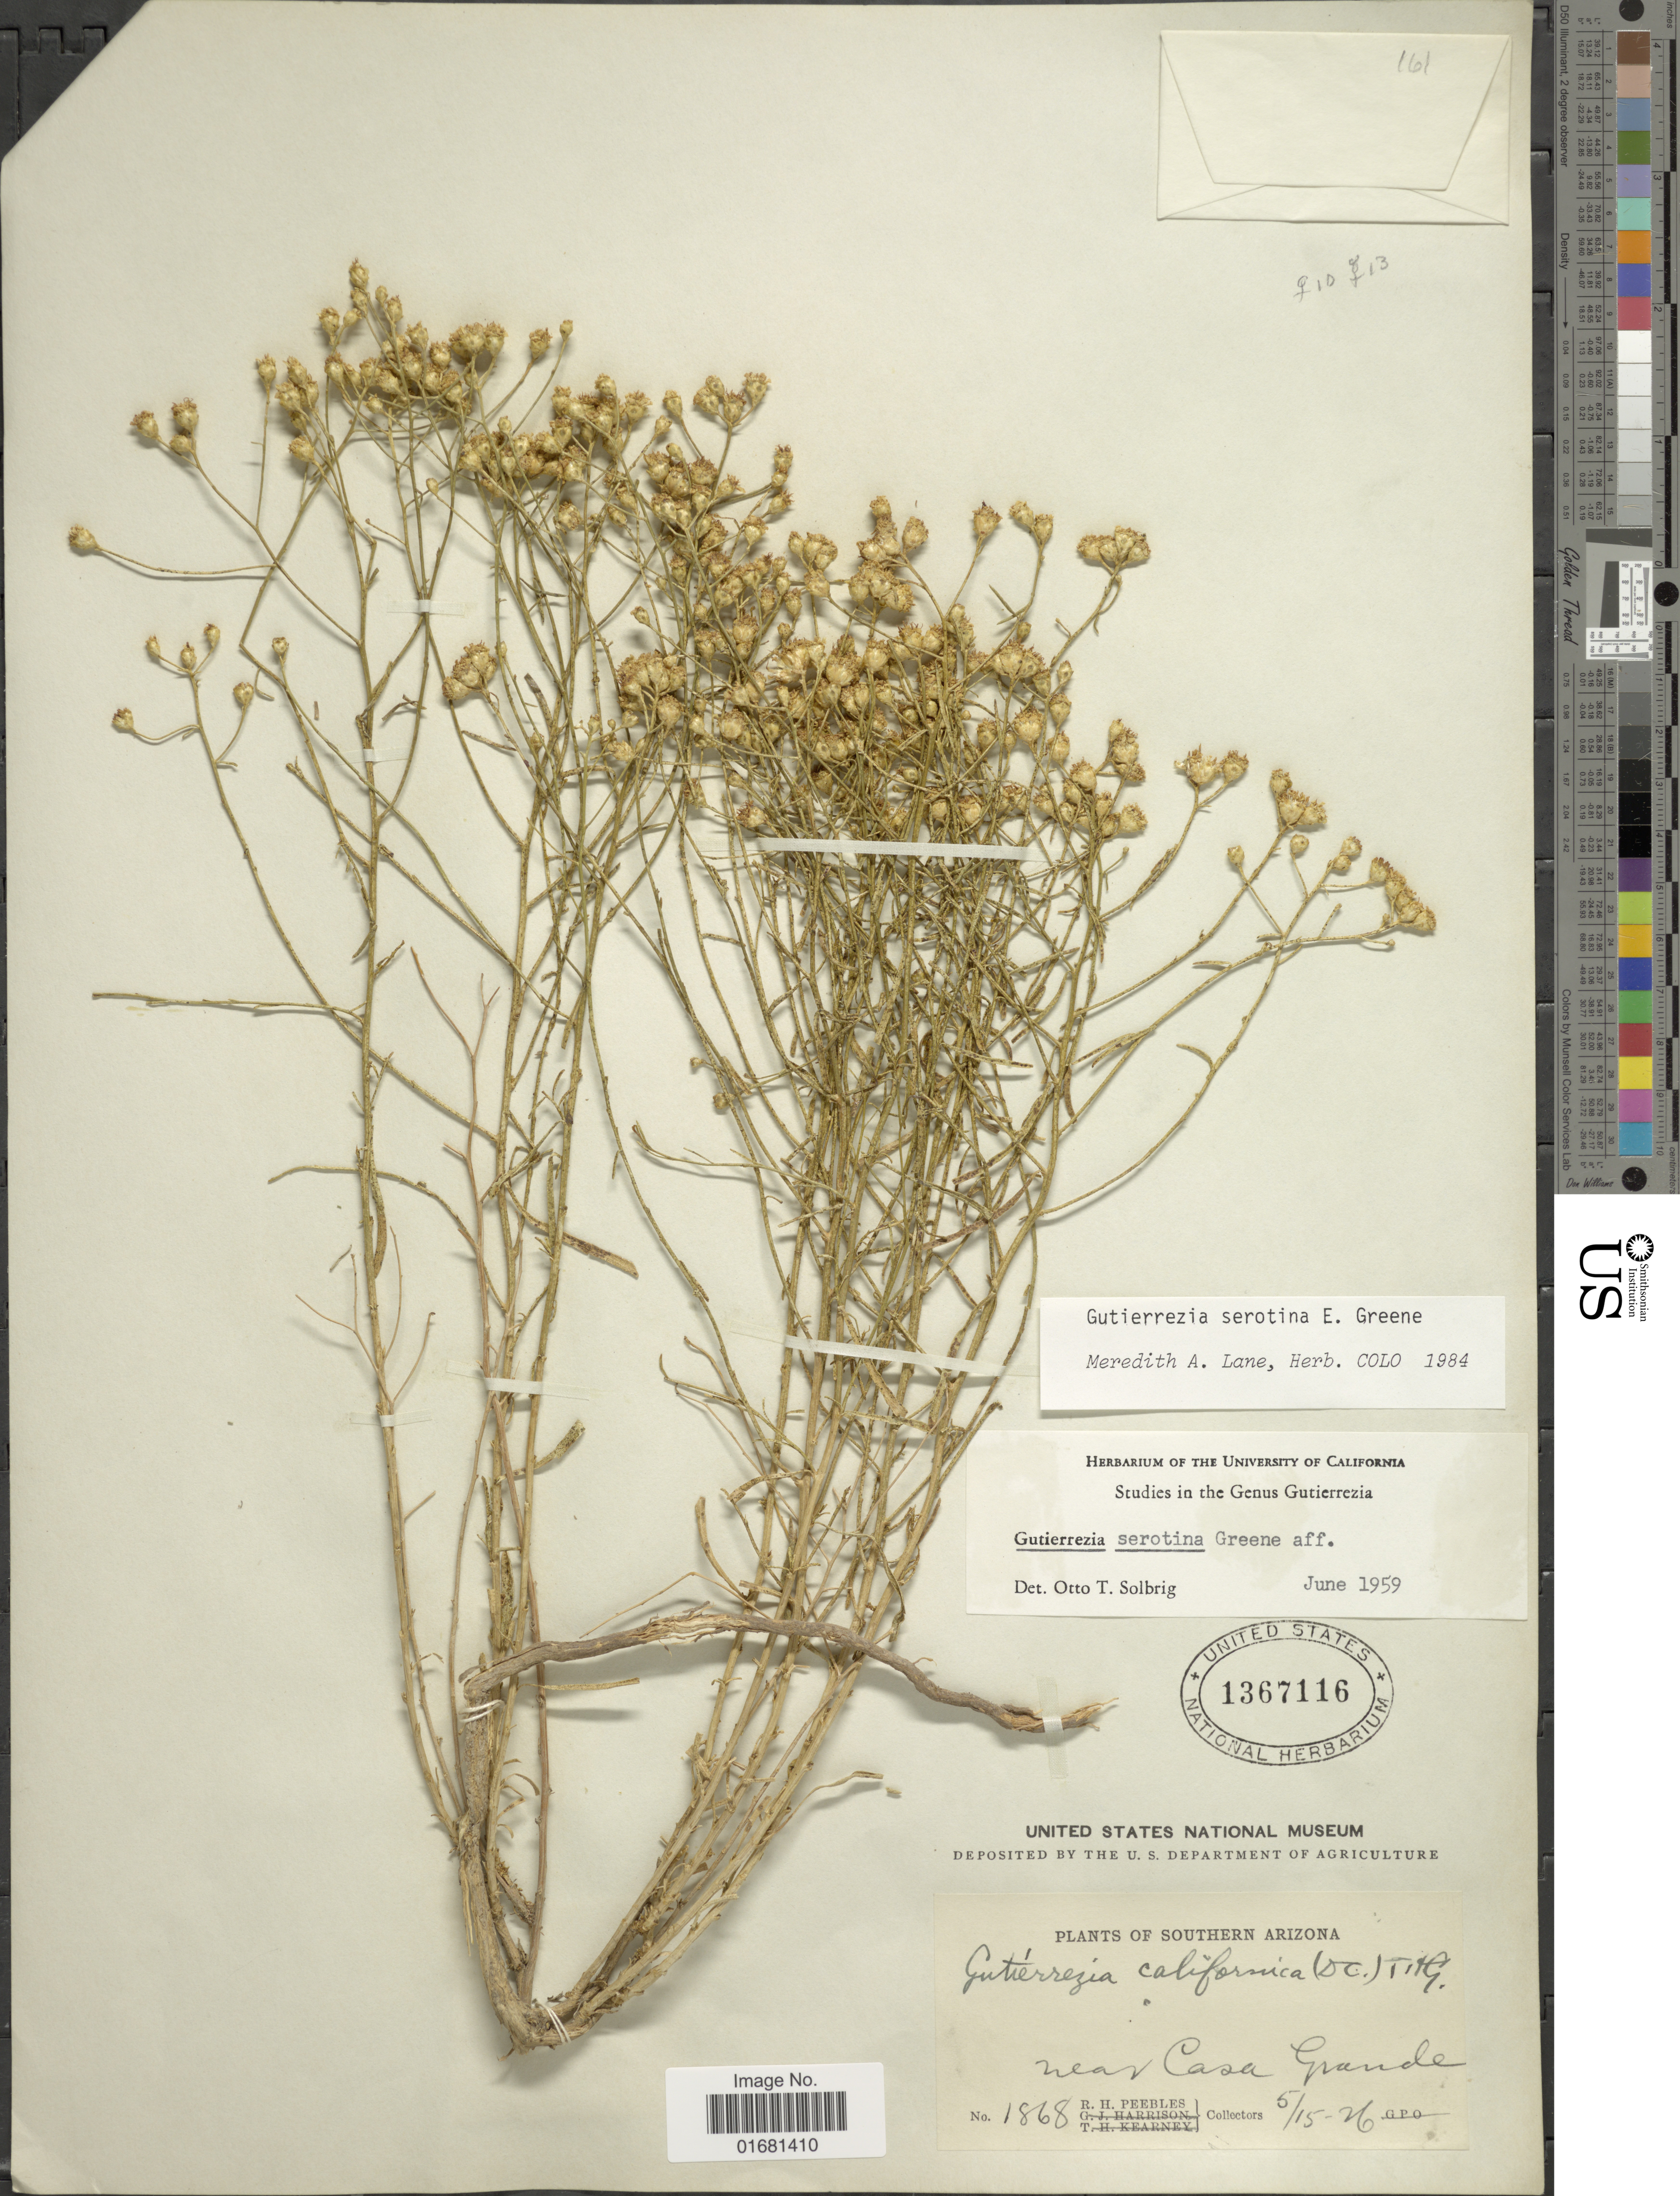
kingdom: Plantae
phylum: Tracheophyta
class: Magnoliopsida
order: Asterales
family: Asteraceae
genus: Gutierrezia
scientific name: Gutierrezia serotina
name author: Greene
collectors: R. H. Peebles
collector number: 1868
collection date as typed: Transcribed d/m/y: 15/5/26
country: United States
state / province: Arizona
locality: Southern Arizona. near Casa Grande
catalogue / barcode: US 13671016